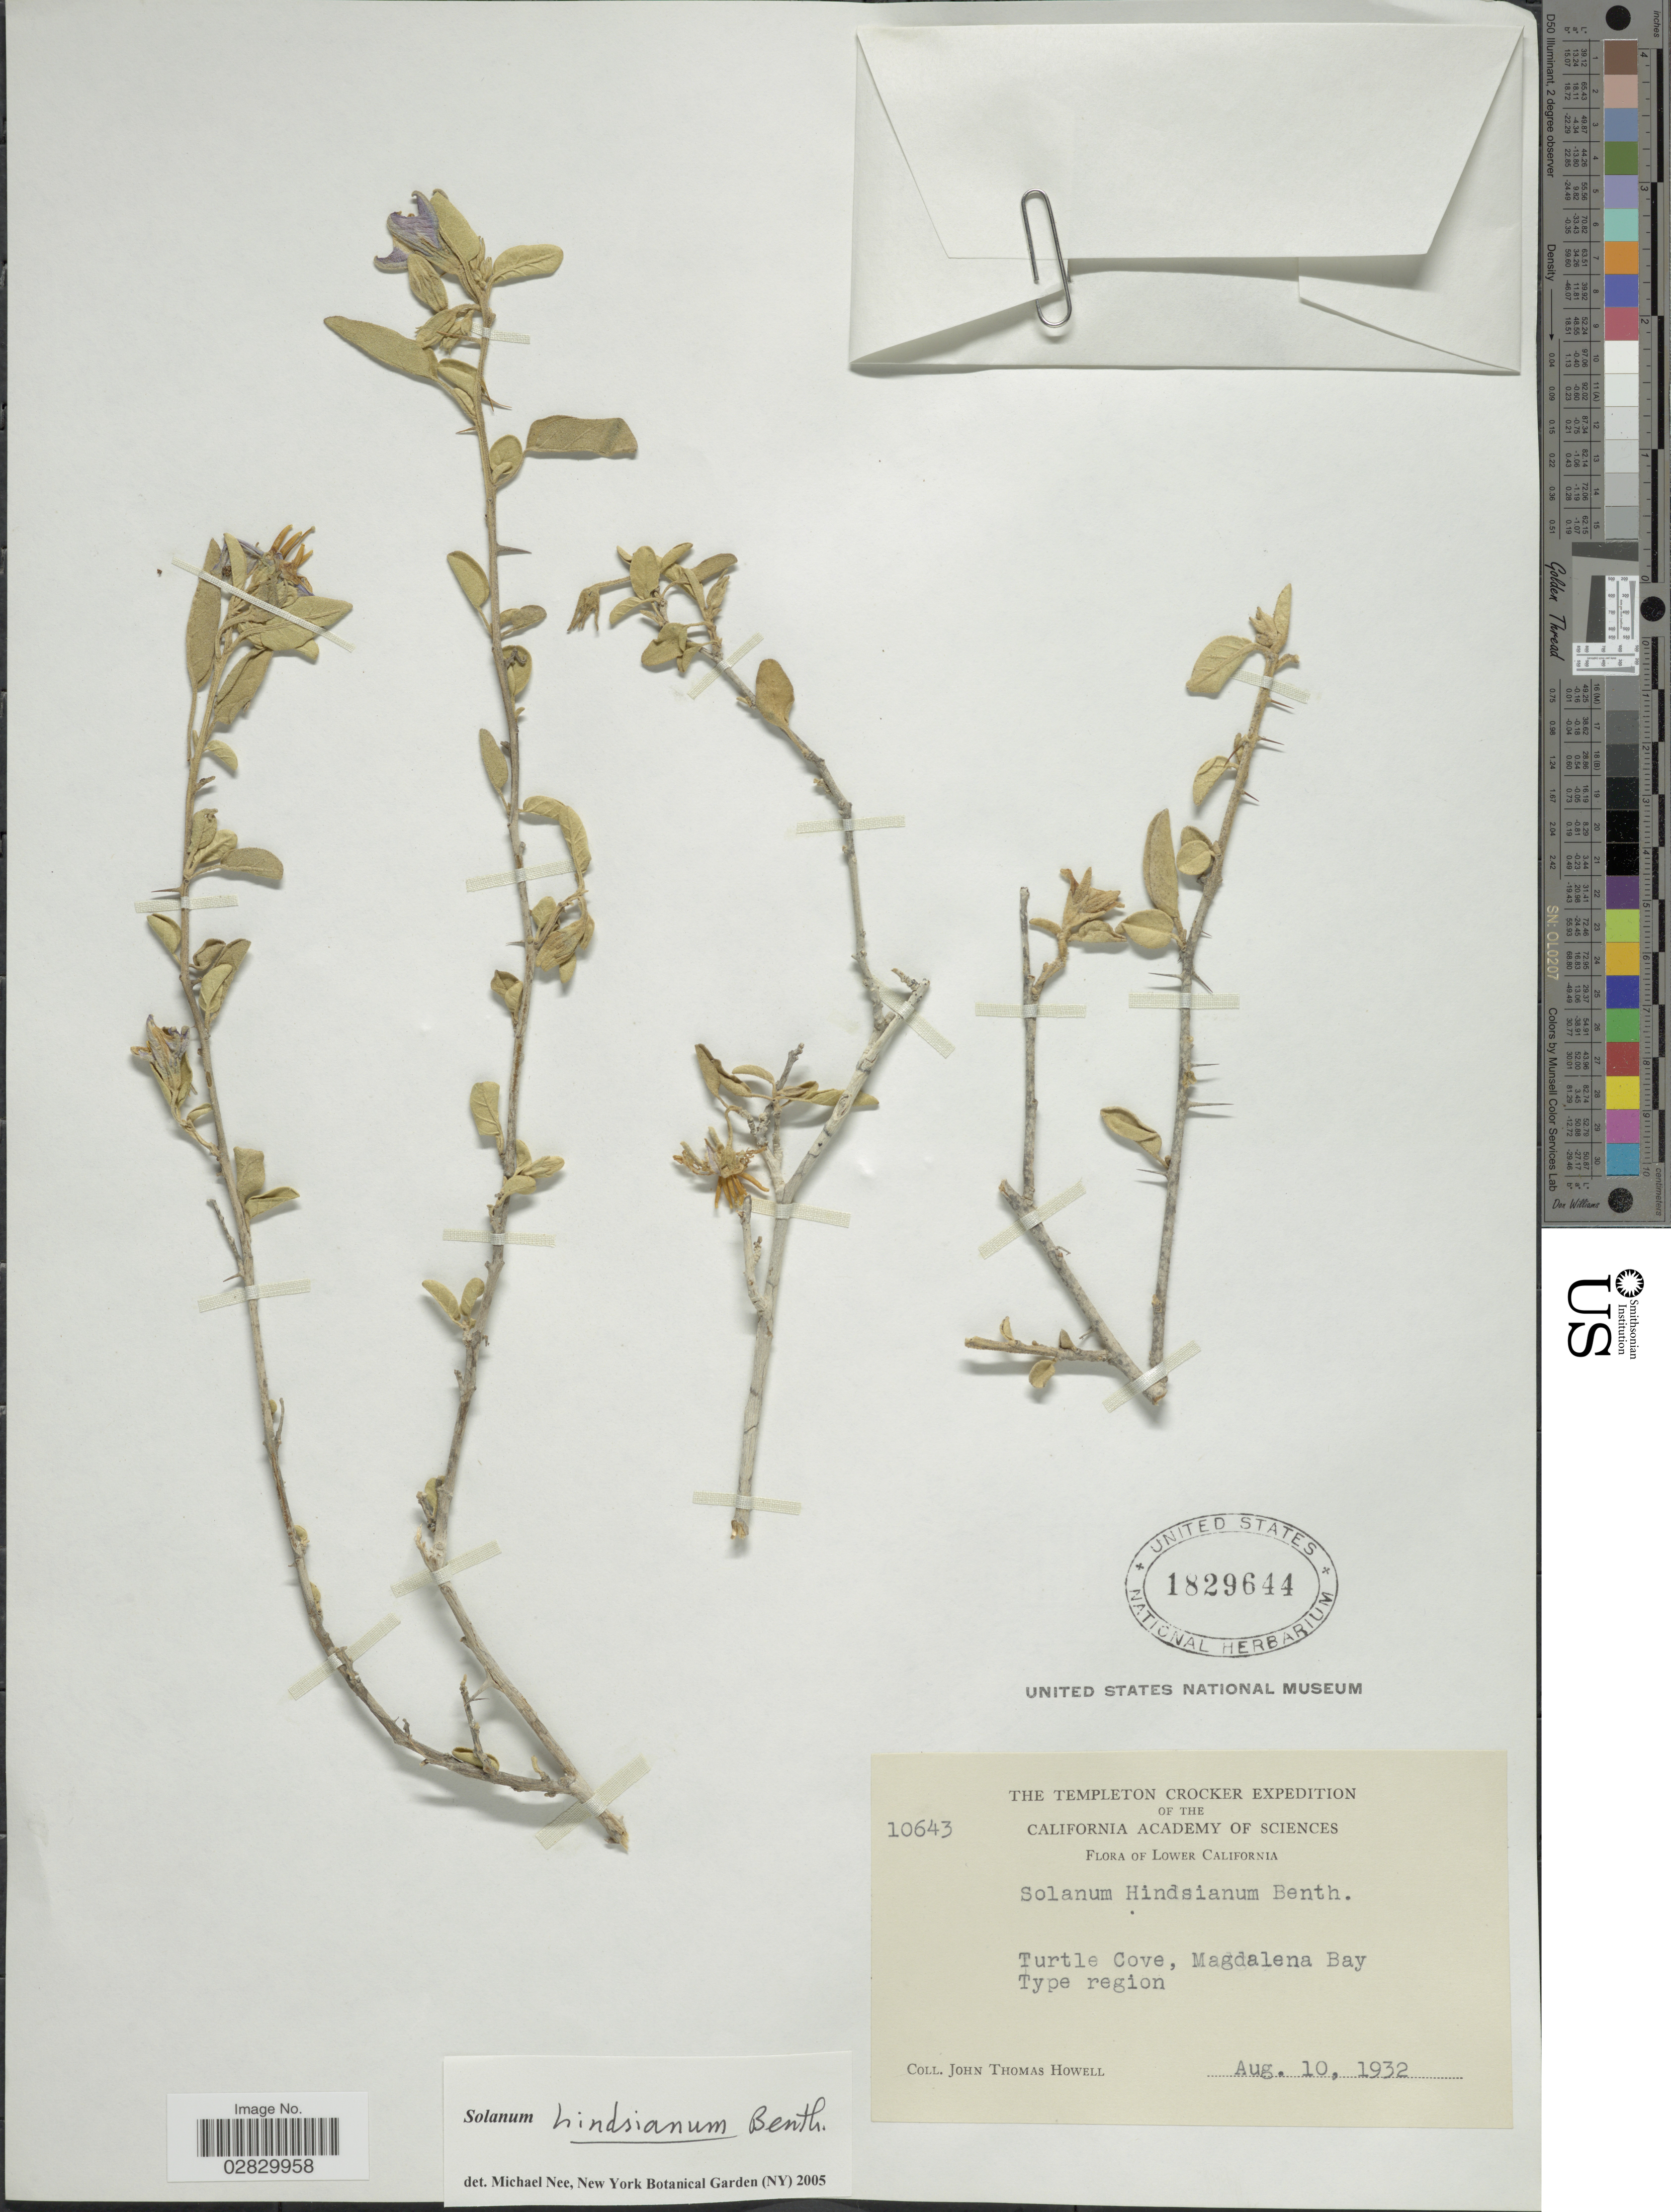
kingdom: Plantae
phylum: Tracheophyta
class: Magnoliopsida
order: Solanales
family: Solanaceae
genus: Solanum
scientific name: Solanum hindsianum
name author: Benth.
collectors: J. T. Howell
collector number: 10643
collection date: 1932-08-10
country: Mexico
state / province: Baja California Sur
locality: Lower California, Turtle Cove, Magdalena Bay, Type region.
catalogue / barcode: US 1829644